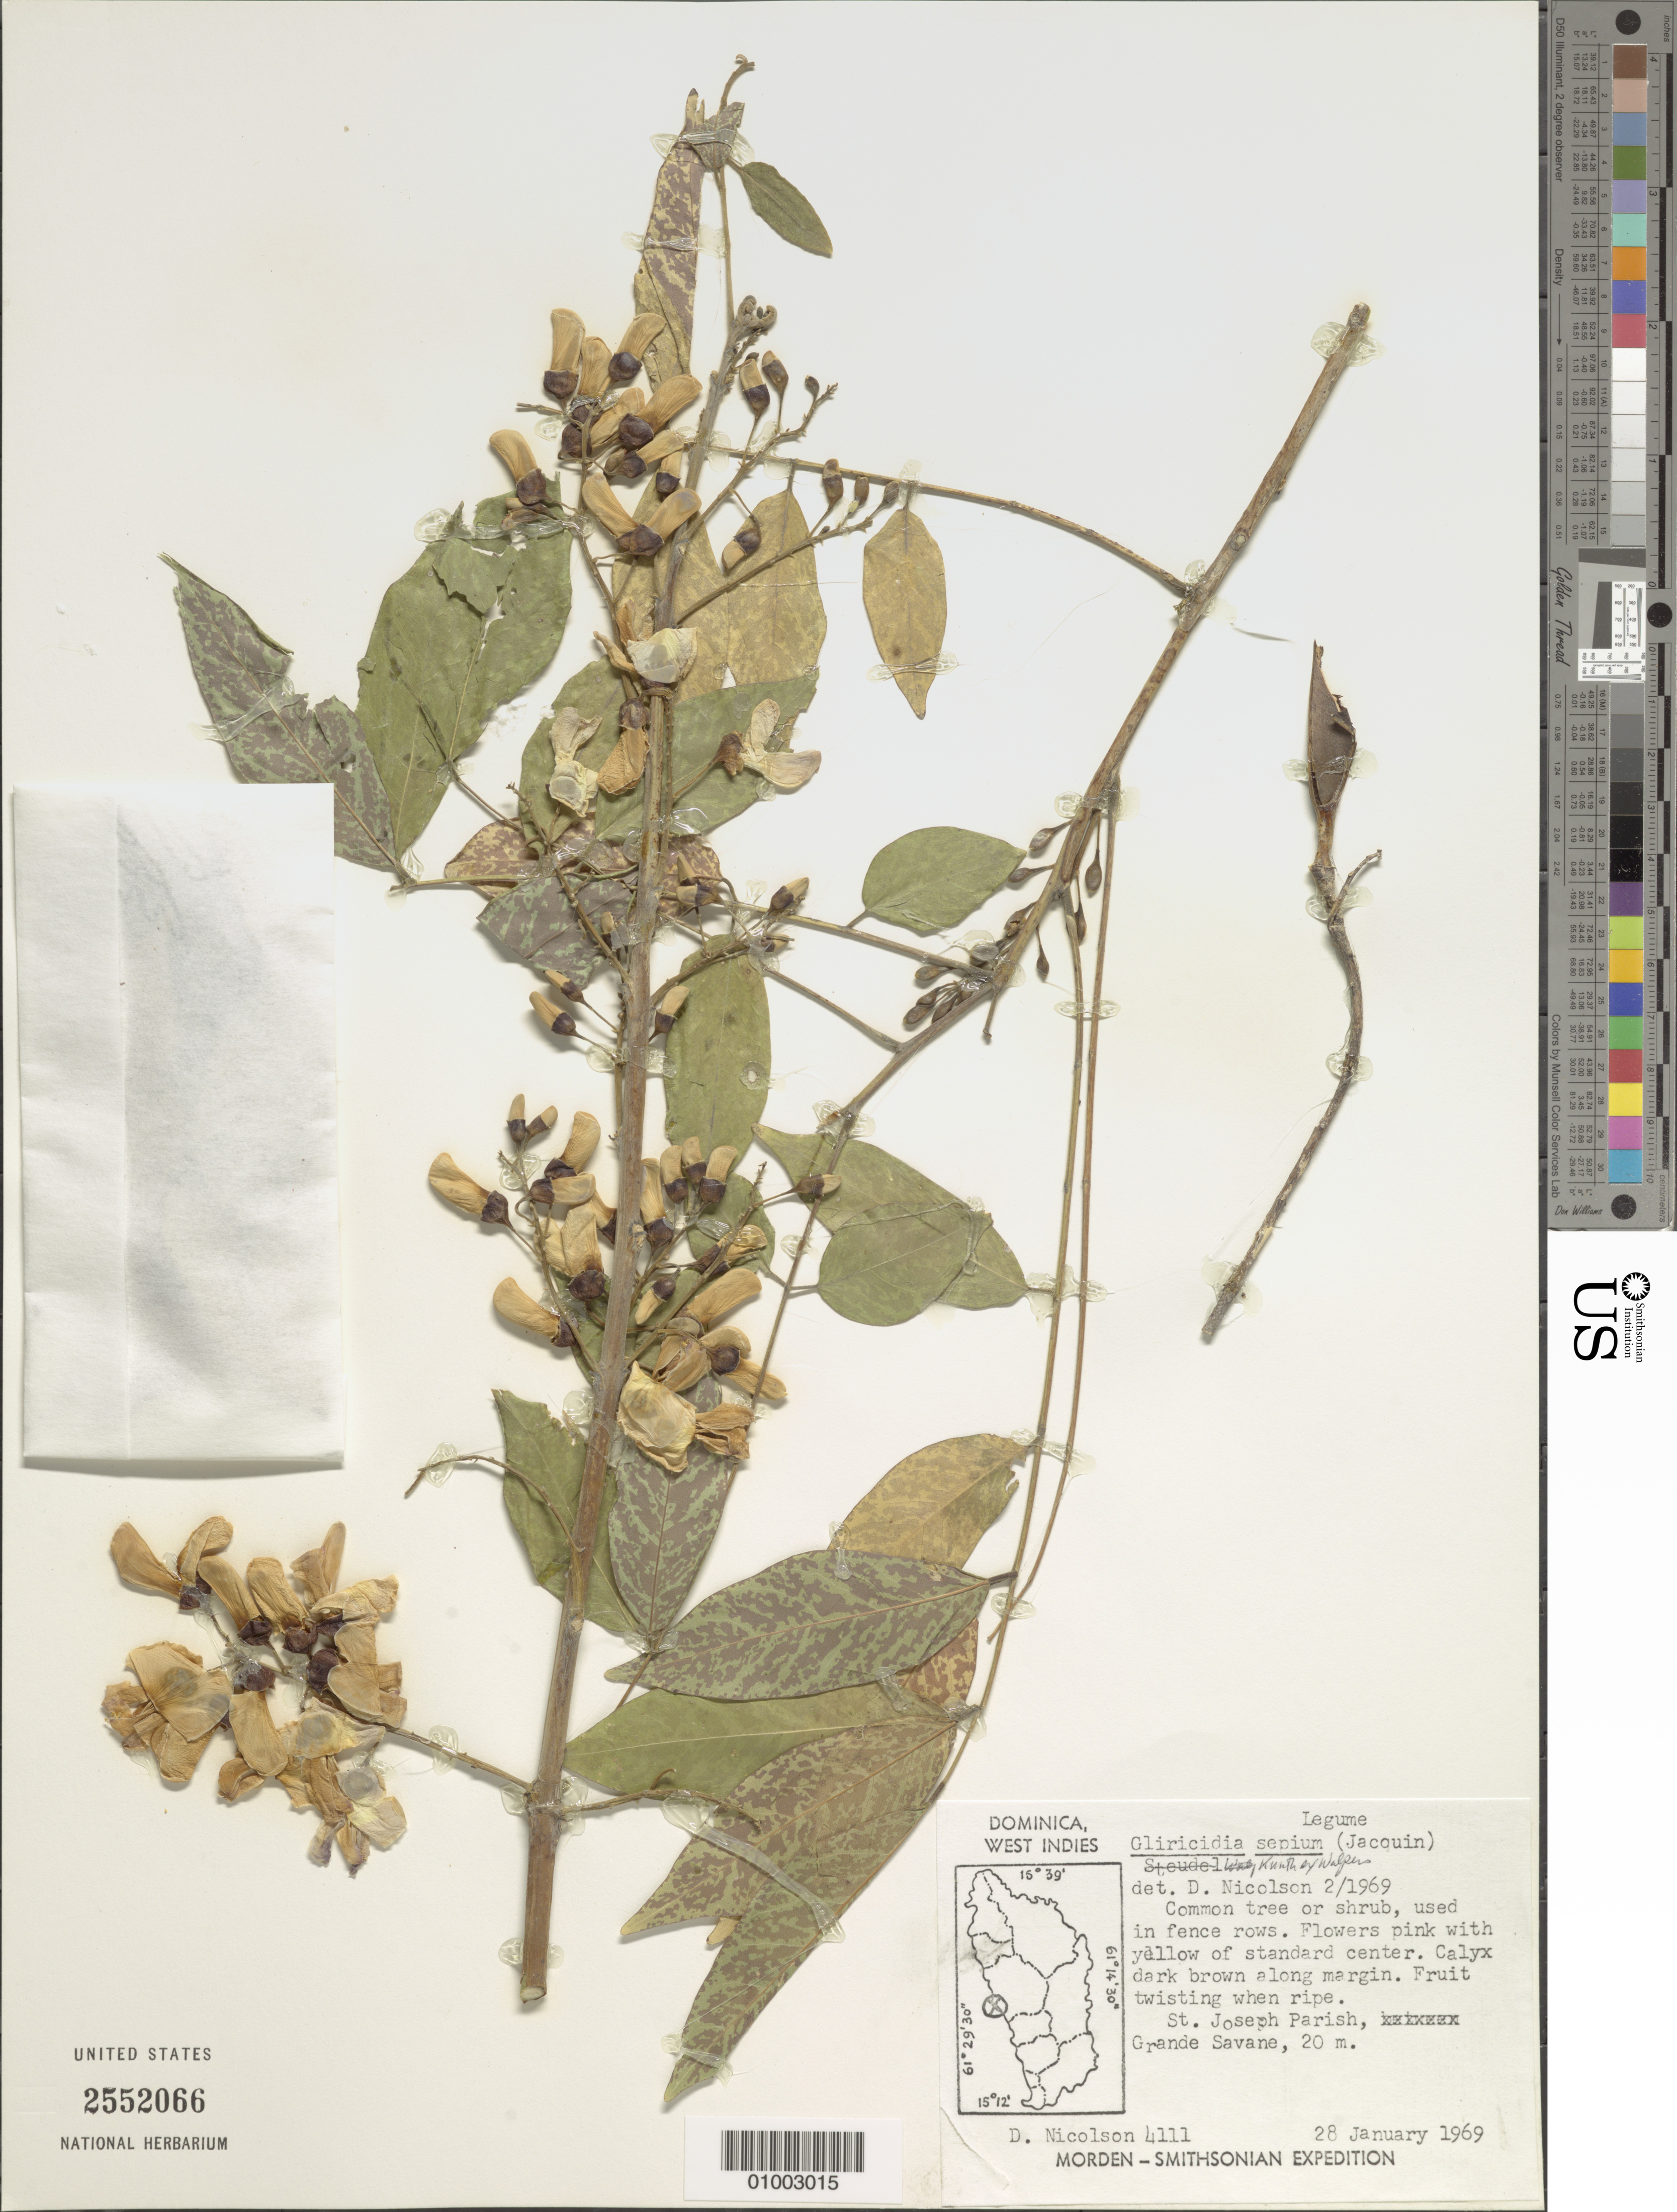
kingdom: Plantae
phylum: Tracheophyta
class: Magnoliopsida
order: Fabales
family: Fabaceae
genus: Gliricidia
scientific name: Gliricidia sepium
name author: (Jacq.) Kunth ex Walp.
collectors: D. H. Nicolson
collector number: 4111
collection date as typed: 28 Jan 1969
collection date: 1969-01-28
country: Dominica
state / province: St. Joseph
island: Dominica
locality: Grande Savane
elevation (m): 20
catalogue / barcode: US 2552066